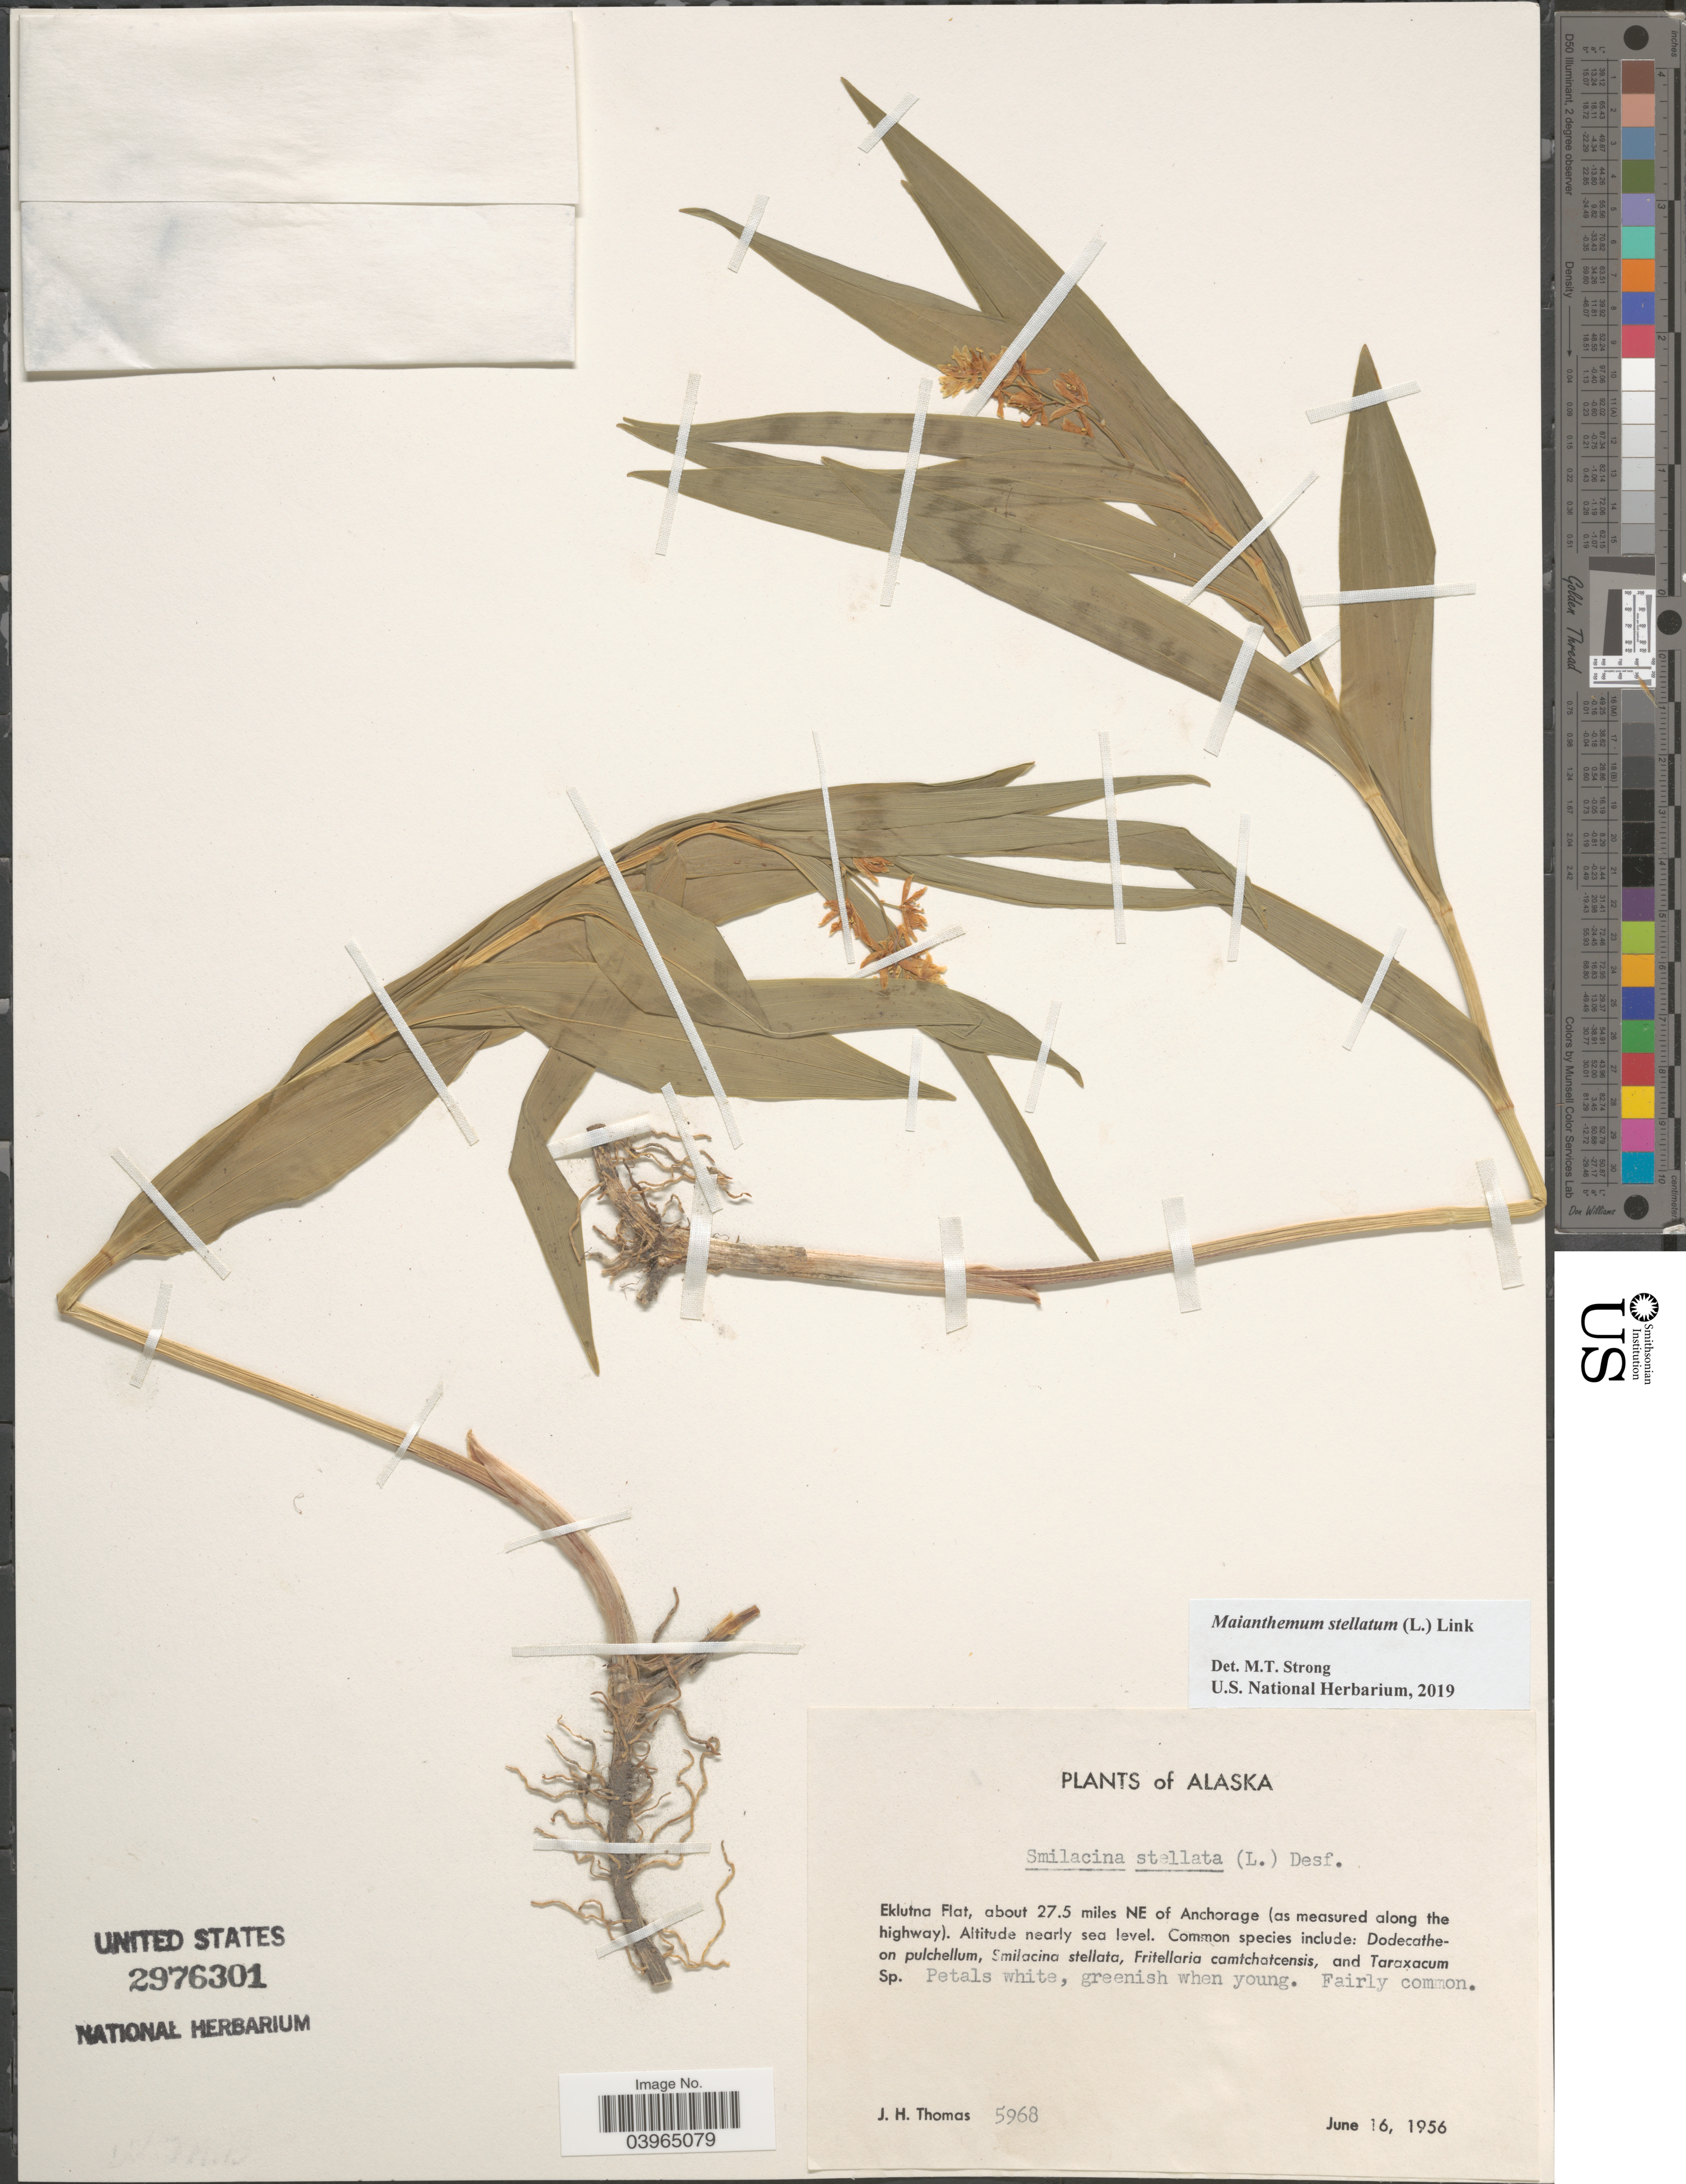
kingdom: Plantae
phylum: Tracheophyta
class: Liliopsida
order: Asparagales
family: Asparagaceae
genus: Maianthemum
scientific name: Maianthemum stellatum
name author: (L.) Link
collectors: J. H. Thomas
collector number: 5968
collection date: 1956-06-16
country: United States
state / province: Alaska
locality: Eklutna Flat, about 27.5 miles NE of Anchorage (as measured along the highway).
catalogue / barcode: US 2976301